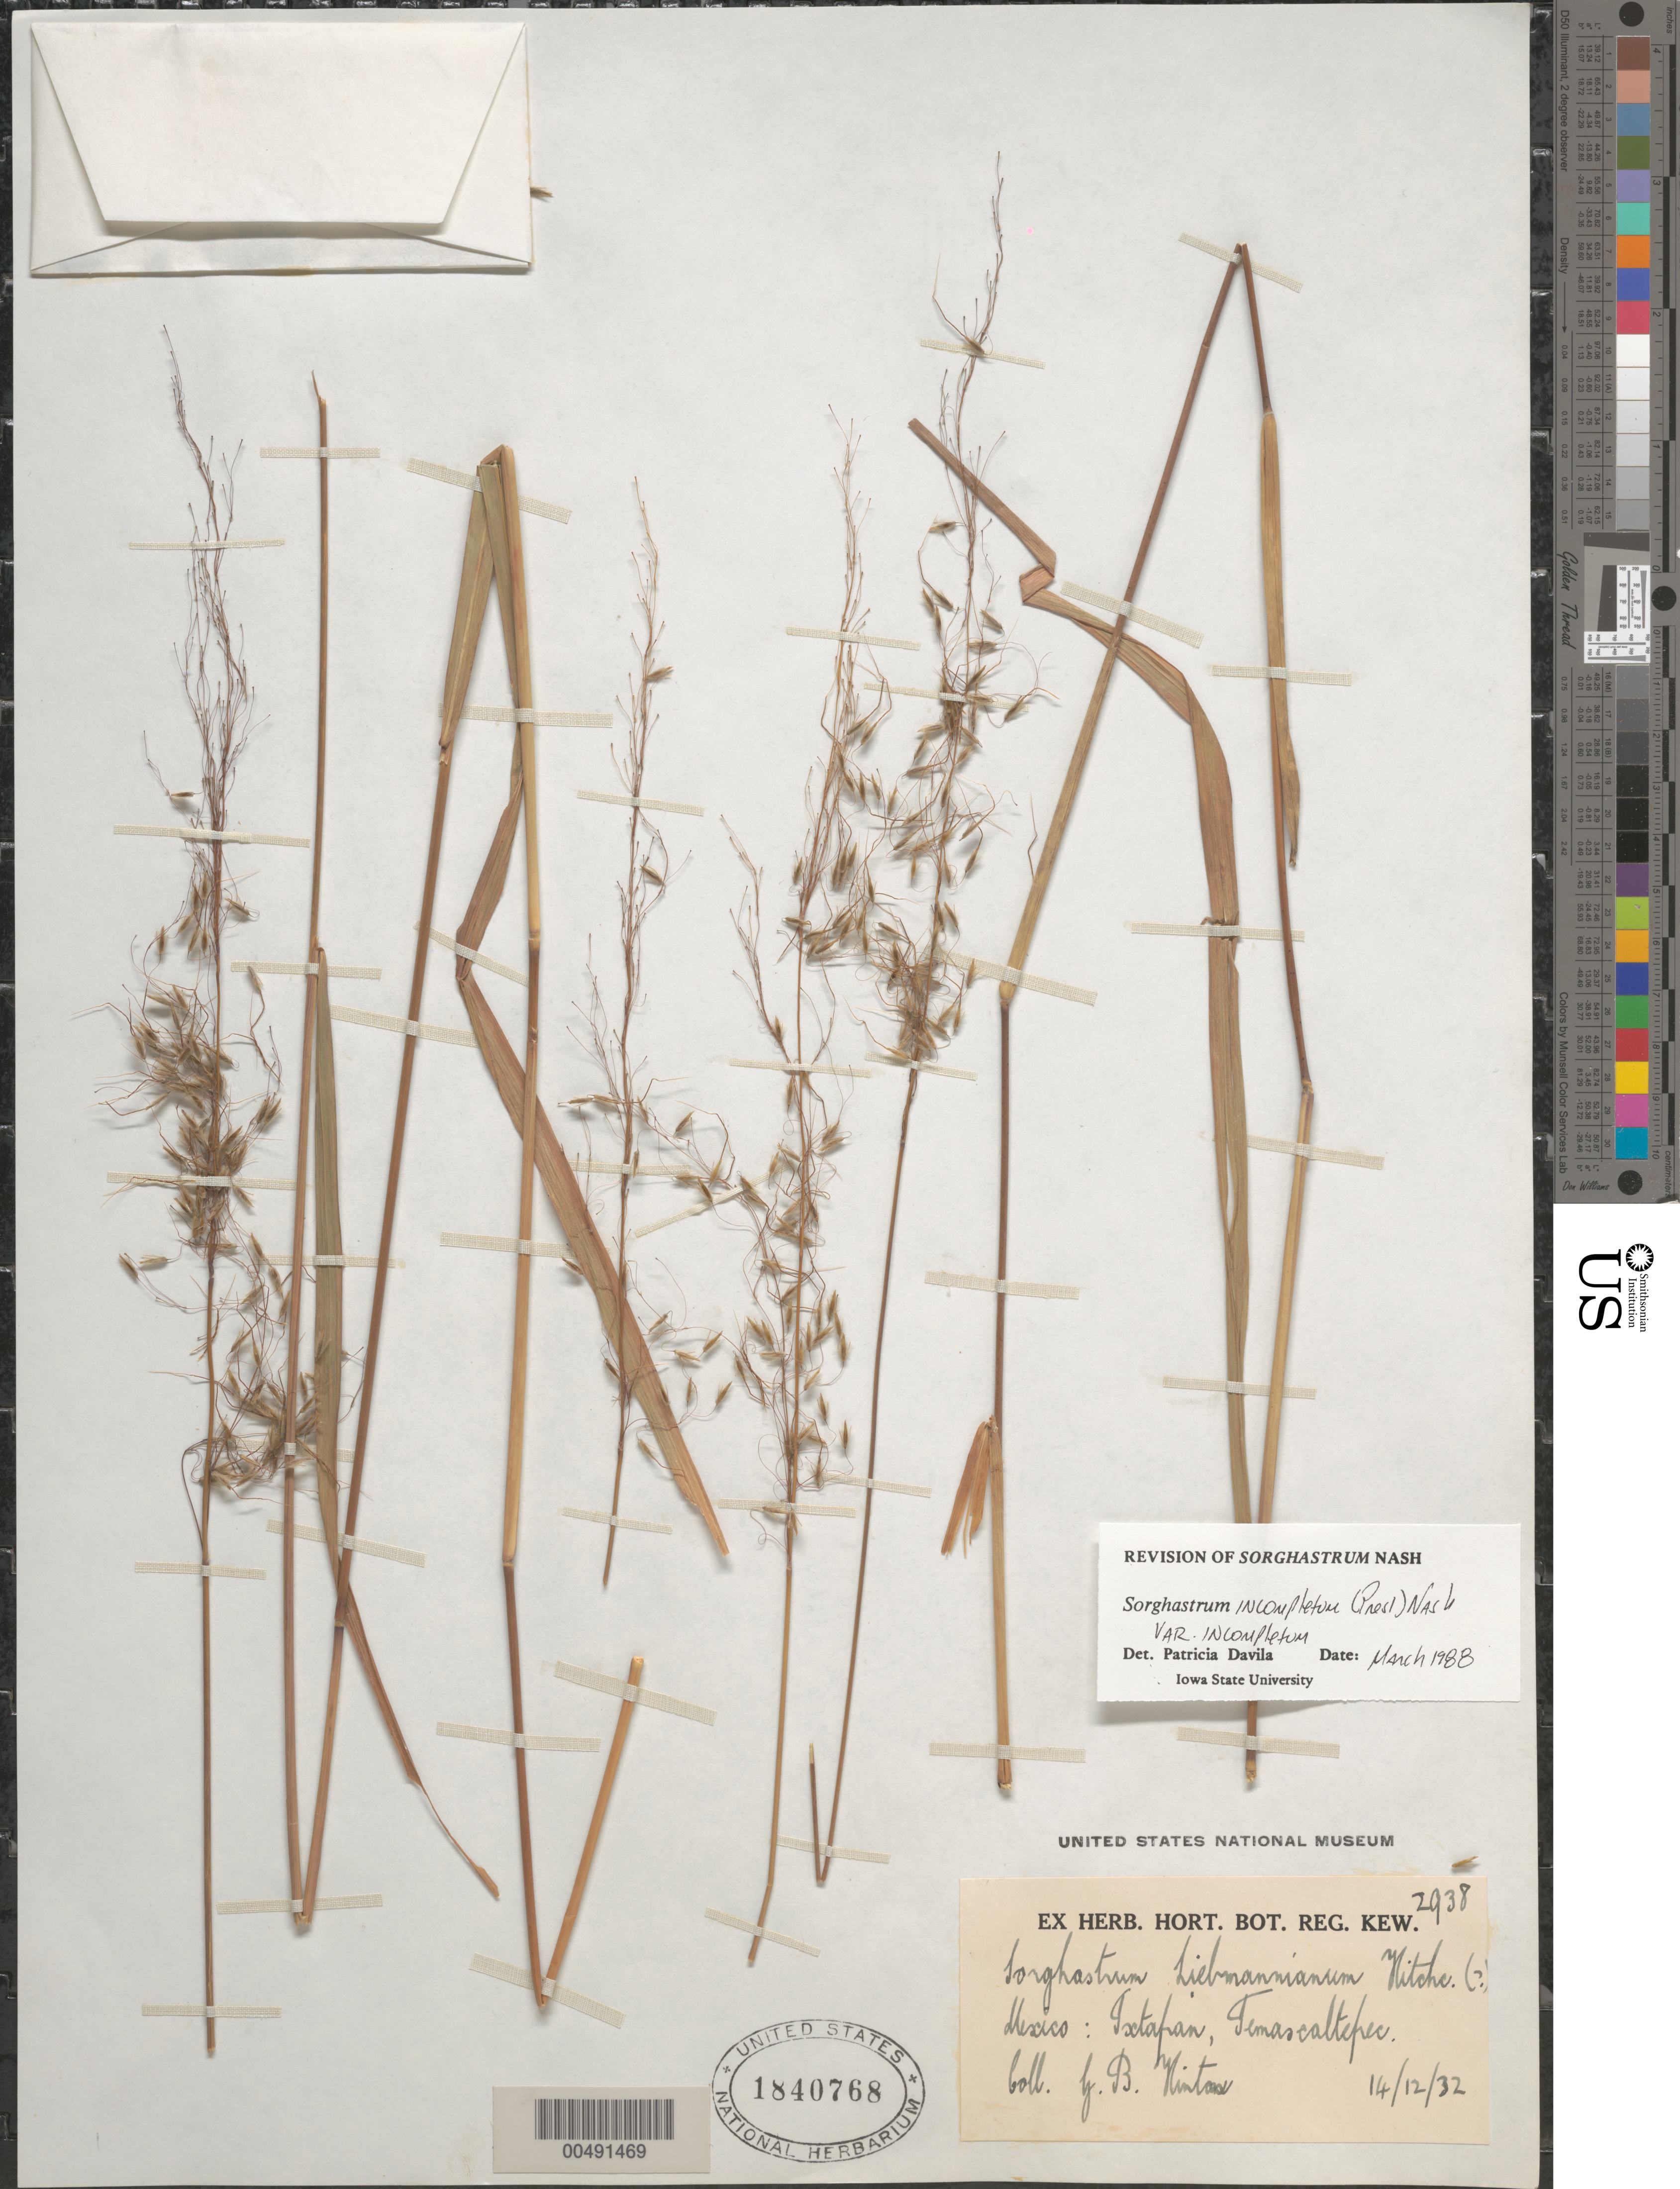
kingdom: Plantae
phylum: Tracheophyta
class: Liliopsida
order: Poales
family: Poaceae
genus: Sorghastrum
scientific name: Sorghastrum incompletum var. incompletum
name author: (J. Presl) Nash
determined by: Dávila, P. D.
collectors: G. B. Hinton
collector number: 2938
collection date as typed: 14 Dec 1932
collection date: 1932-12-14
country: Mexico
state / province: México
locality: Ixtapan, Temascaltepec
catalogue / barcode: US 1840768